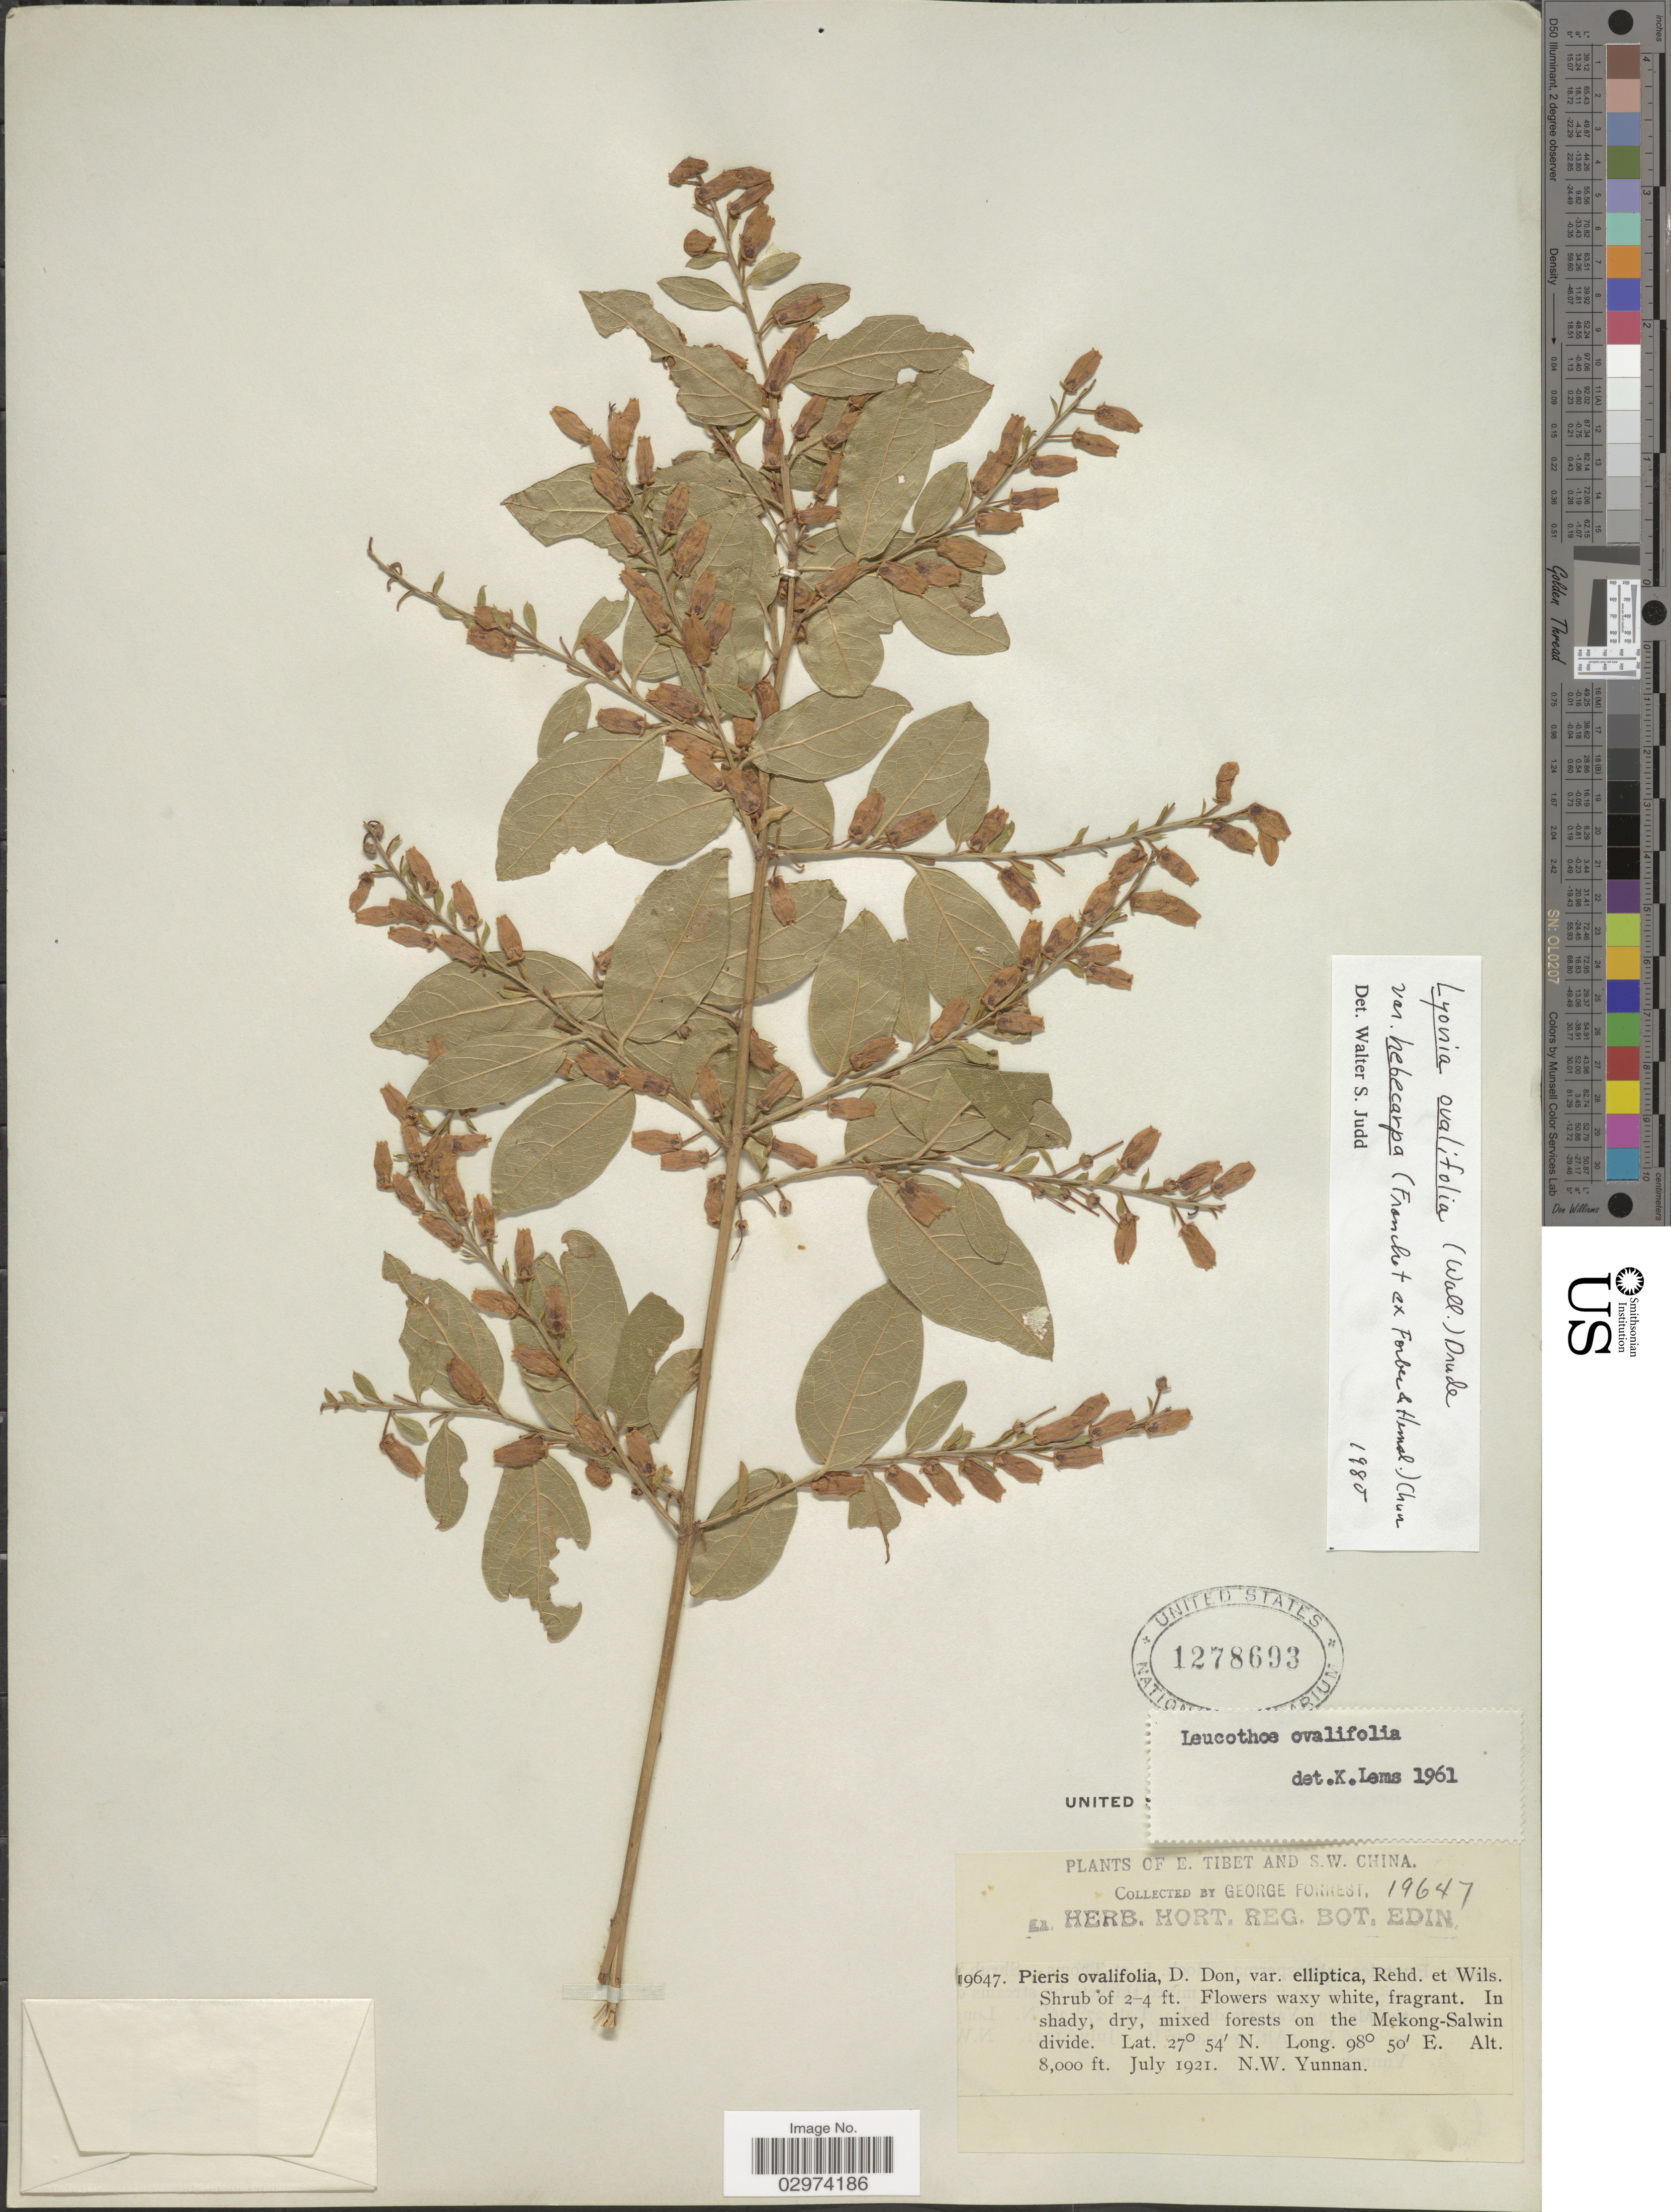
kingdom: Plantae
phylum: Tracheophyta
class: Magnoliopsida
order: Ericales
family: Ericaceae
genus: Lyonia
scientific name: Lyonia ovalifolia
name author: (Wall.) Drude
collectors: G. Forrest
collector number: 19647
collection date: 1921-07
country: China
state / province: Yunnan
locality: E. Tibet and S.W. China. In shady, dry, mixed forests on the Mekong-Salwin divide. N.W. Yunnan.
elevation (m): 2438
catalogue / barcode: US 1278693